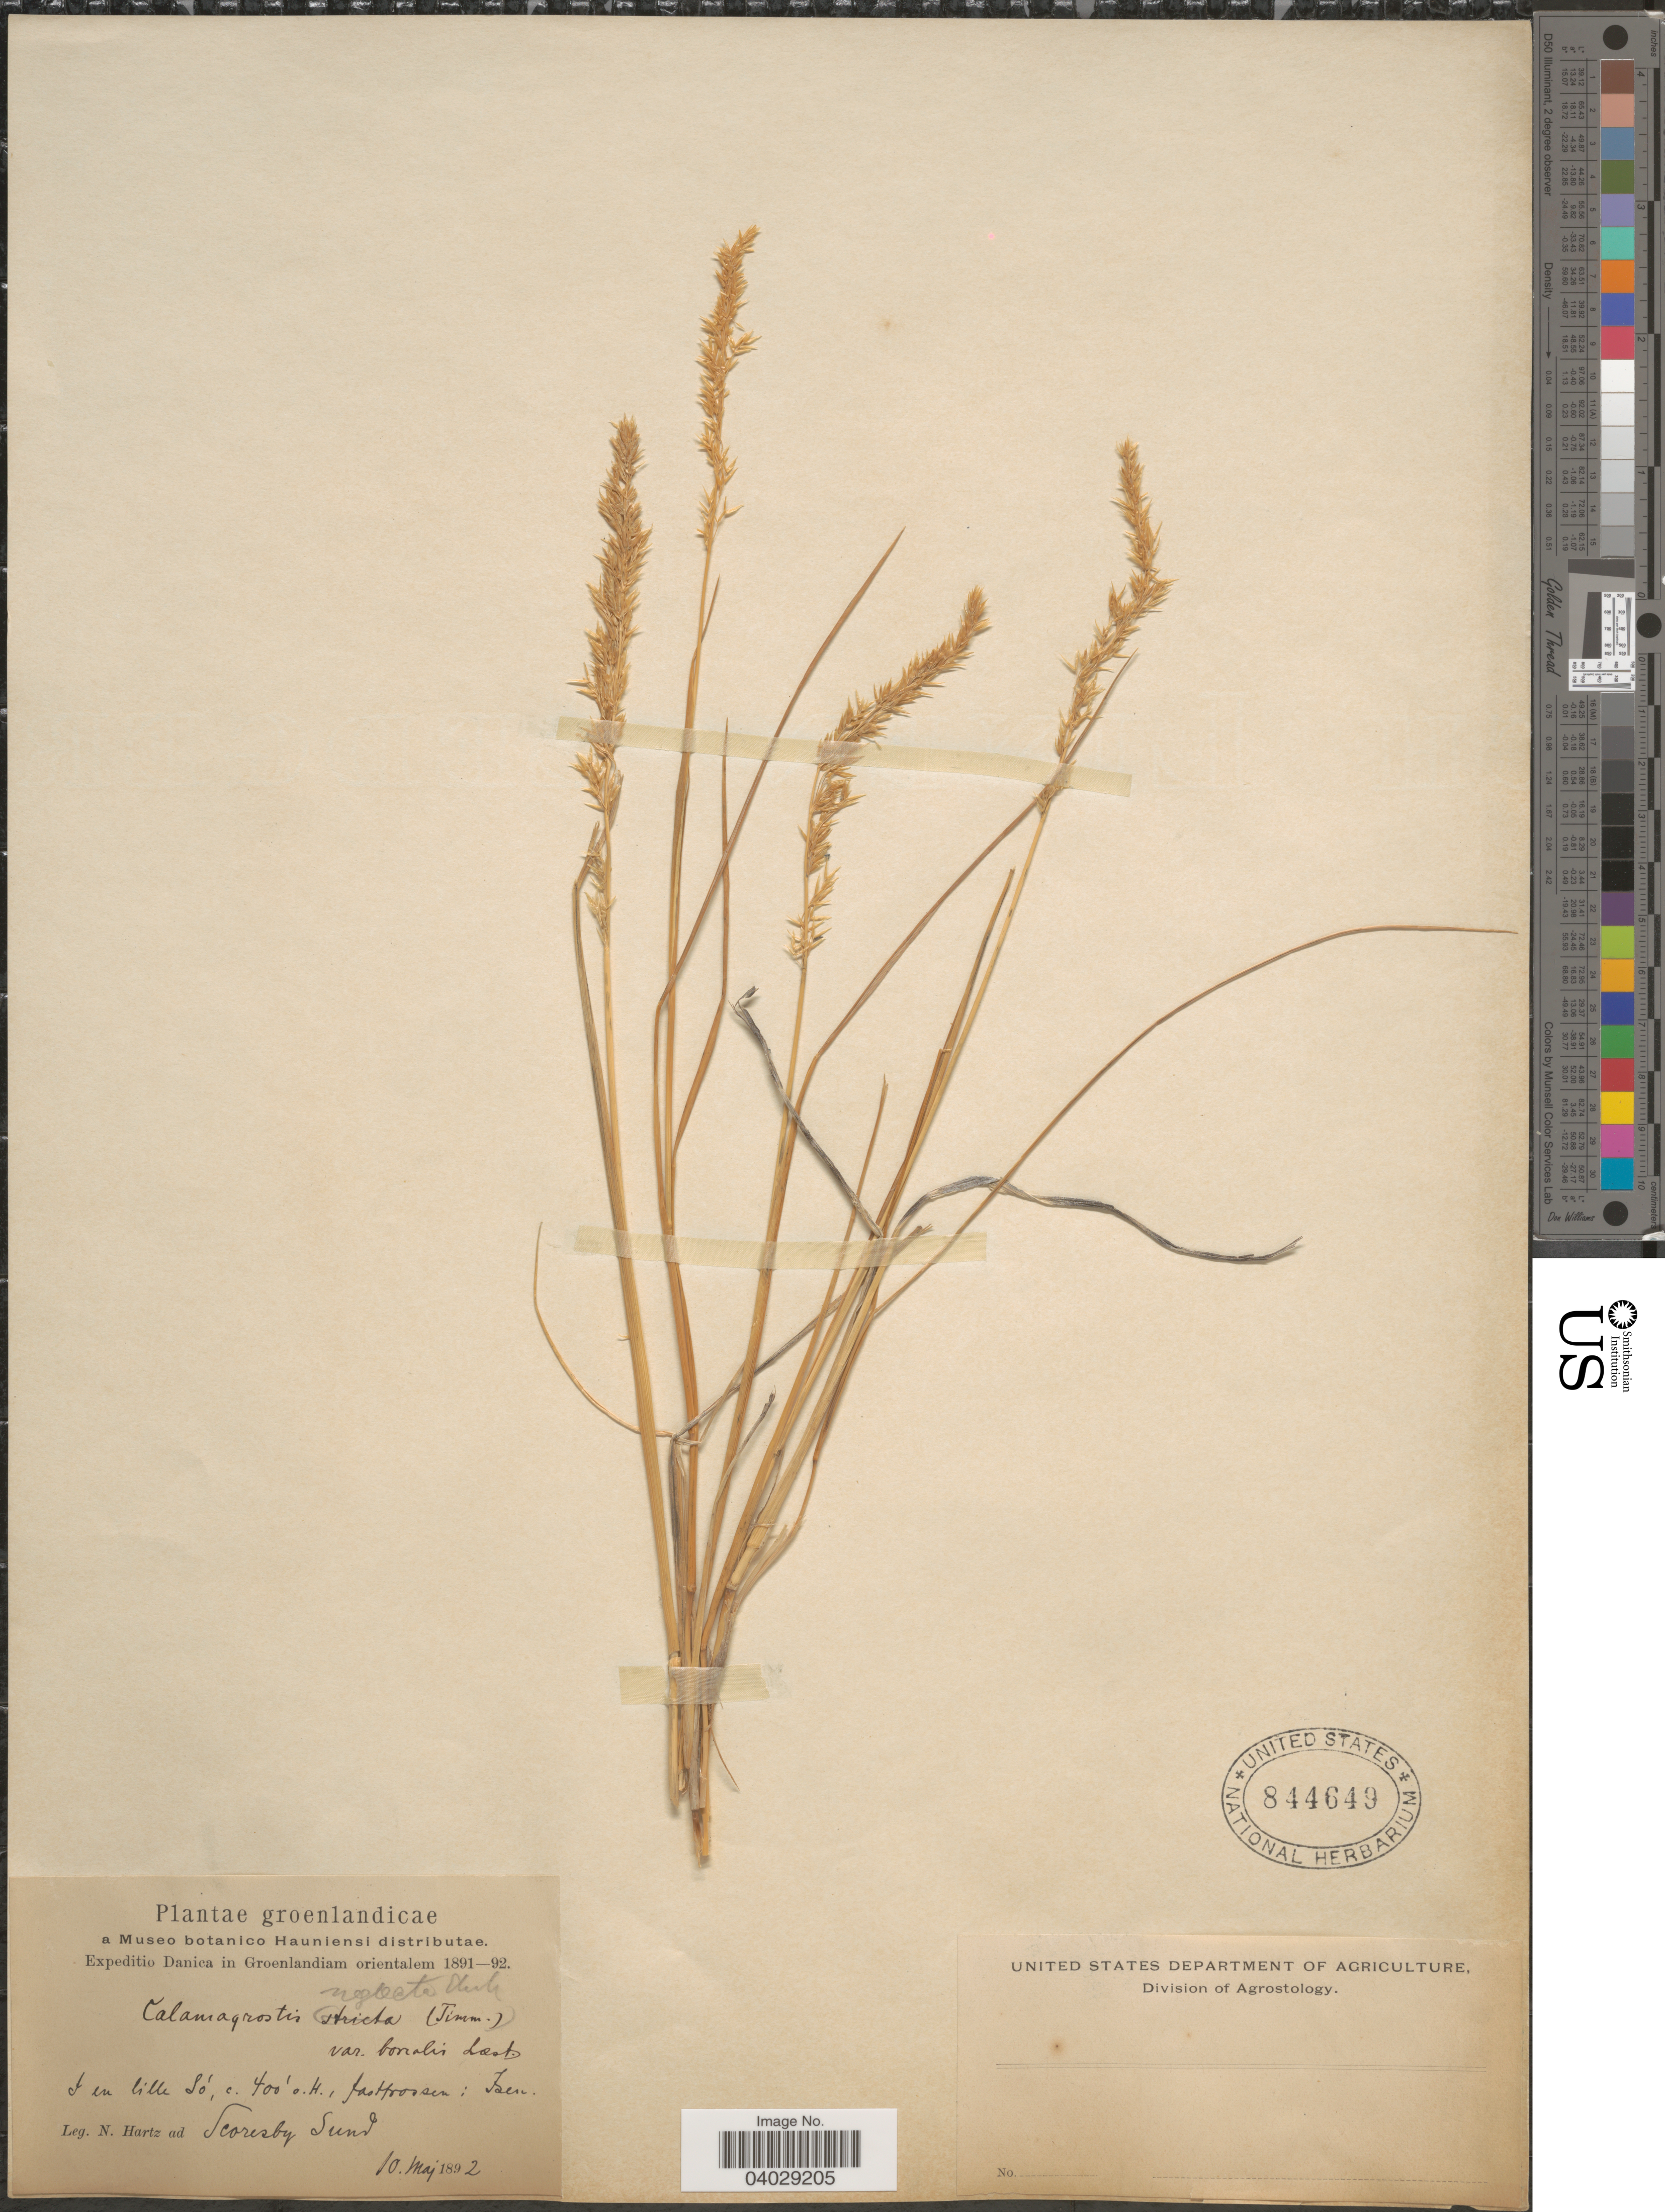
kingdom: Plantae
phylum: Tracheophyta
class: Liliopsida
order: Poales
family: Poaceae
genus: Calamagrostis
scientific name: Calamagrostis neglecta (Ehrh.) Gaertner et al.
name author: (Ehrhart) G. Gaertn. et al.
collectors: N. Hartz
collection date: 1892-05-10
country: Greenland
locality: Groenlandicae. S en lille So, fastfrossen: Tsen. Ad Scoresby Sund.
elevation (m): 122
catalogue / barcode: US 844649